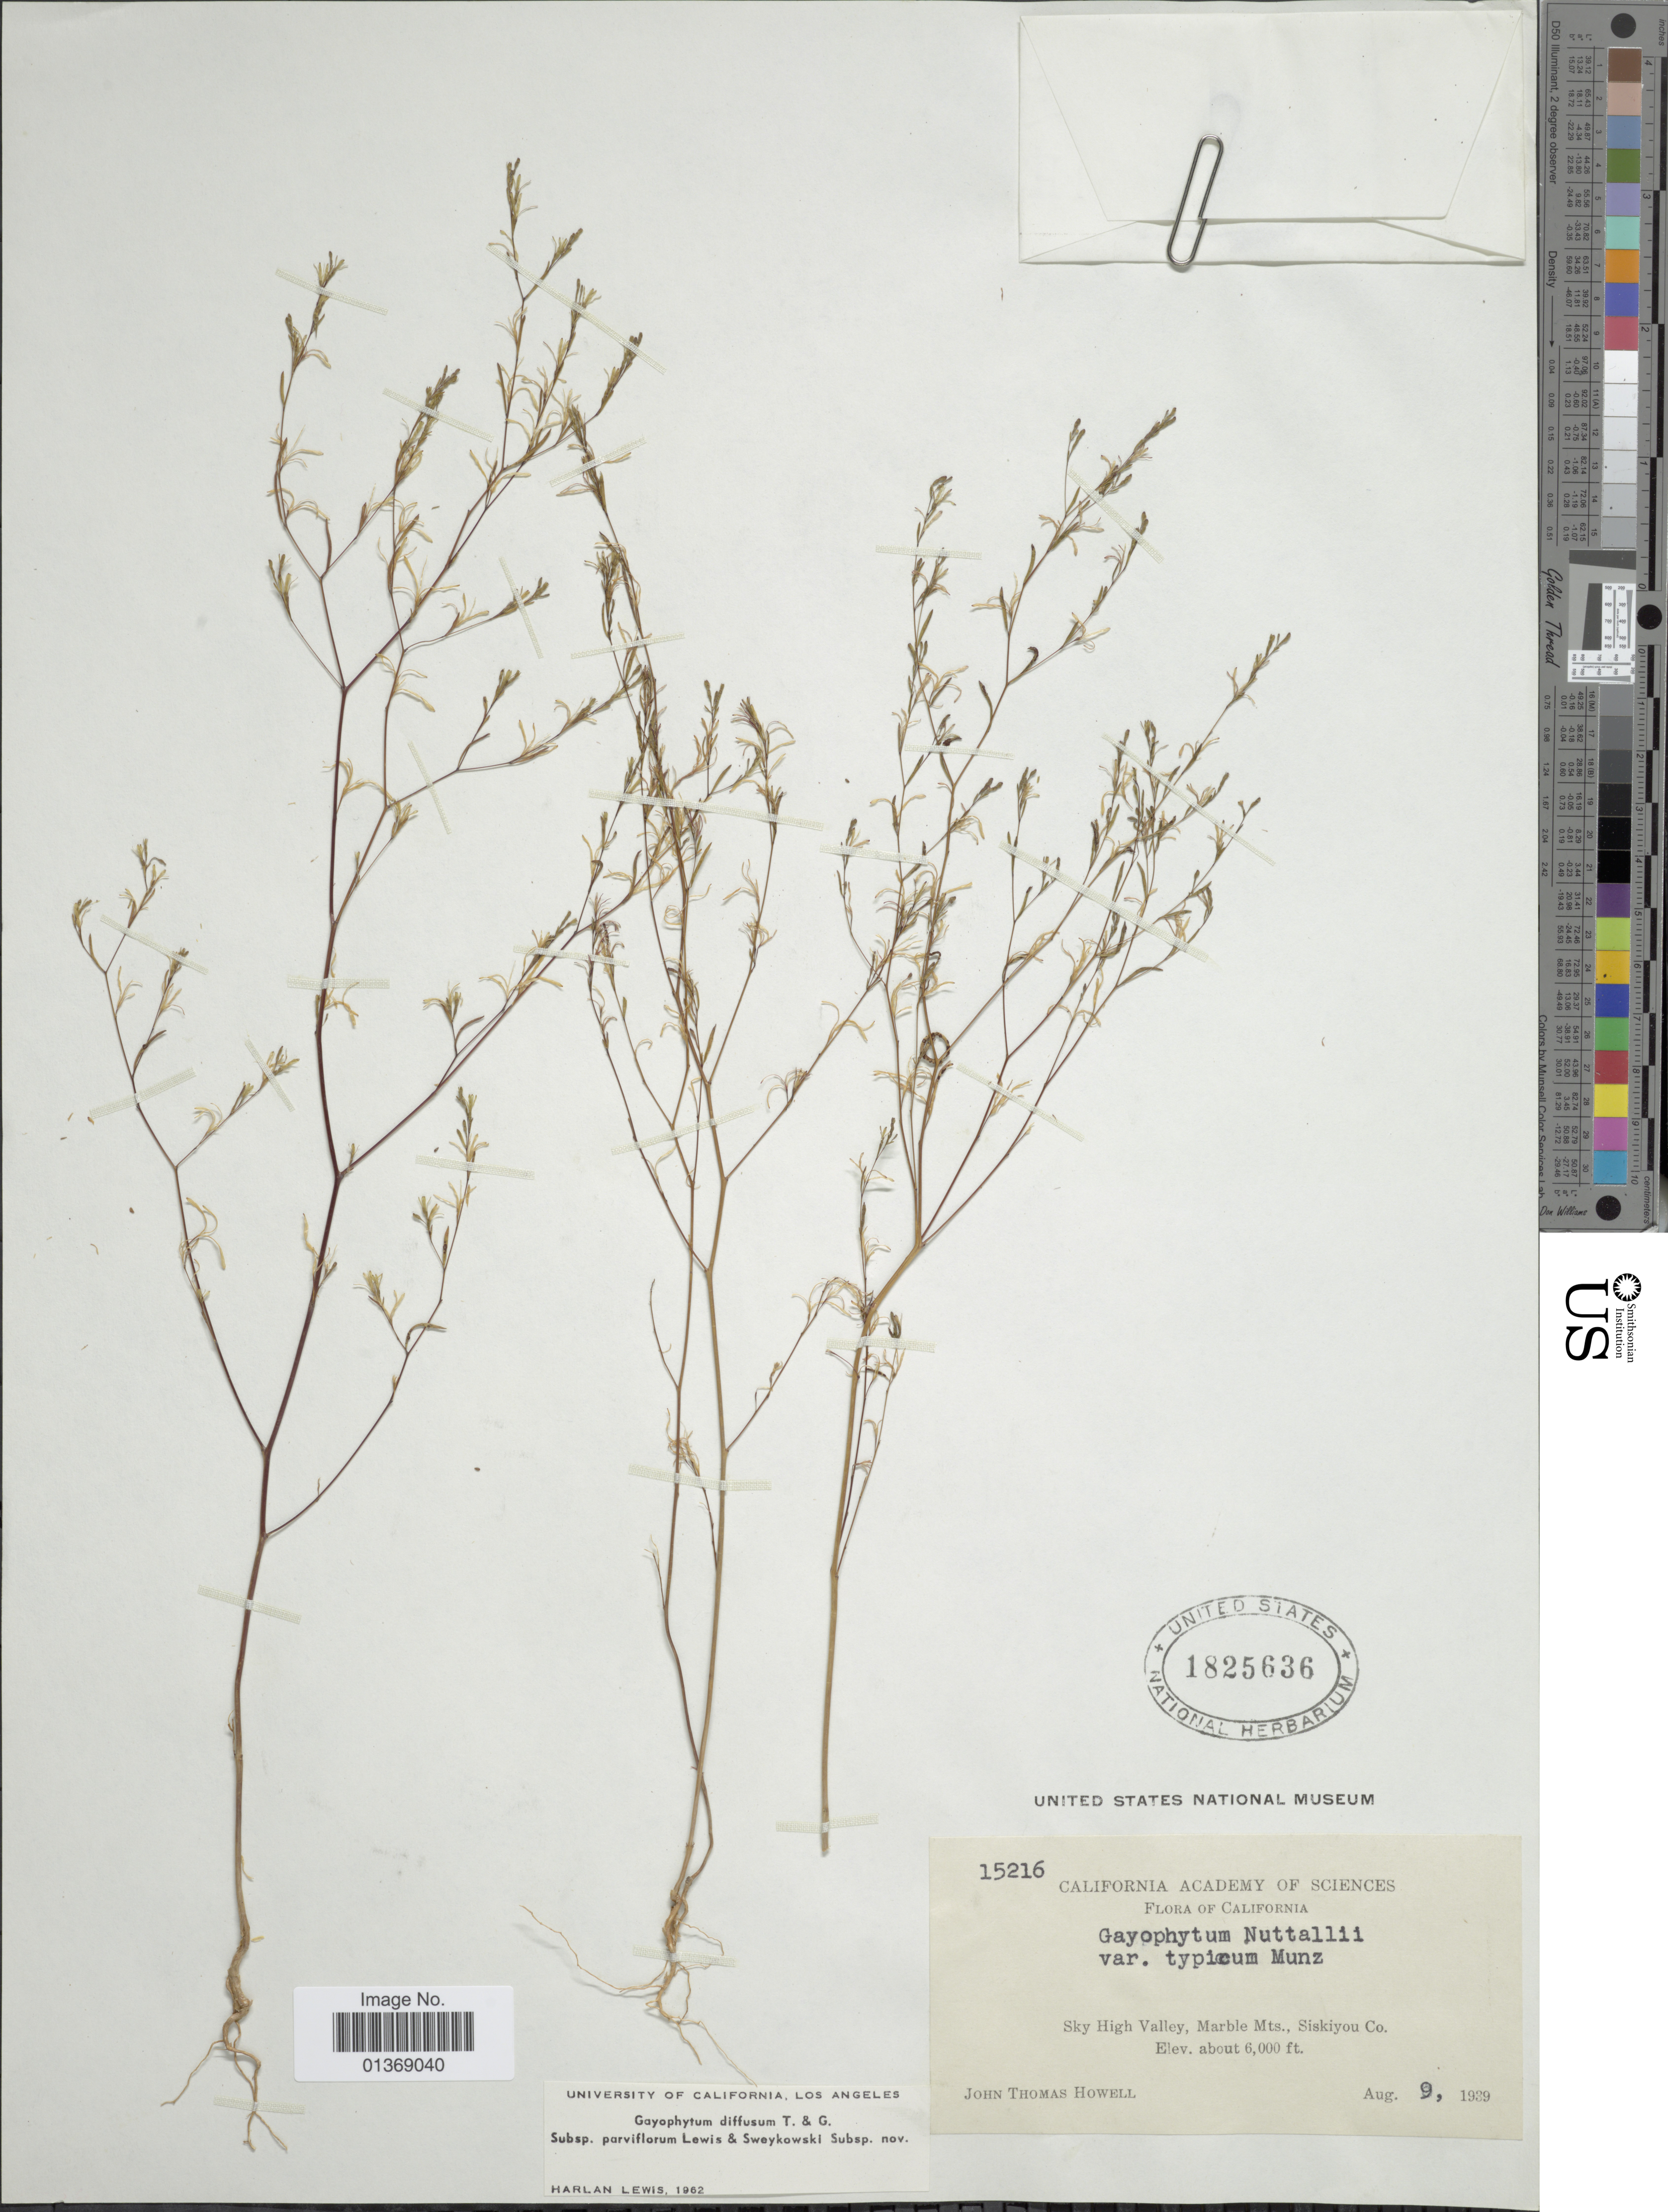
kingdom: Plantae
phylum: Tracheophyta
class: Magnoliopsida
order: Myrtales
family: Onagraceae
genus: Gayophytum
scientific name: Gayophytum diffusum subsp. parviflorum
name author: F. H. Lewis & Szweyk.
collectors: J. T. Howell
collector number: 15216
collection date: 1939-08-09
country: United States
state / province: California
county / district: Siskiyou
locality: Sky High Valley, Marble Mts., Siskiyou Co.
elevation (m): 1829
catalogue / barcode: US 1825636